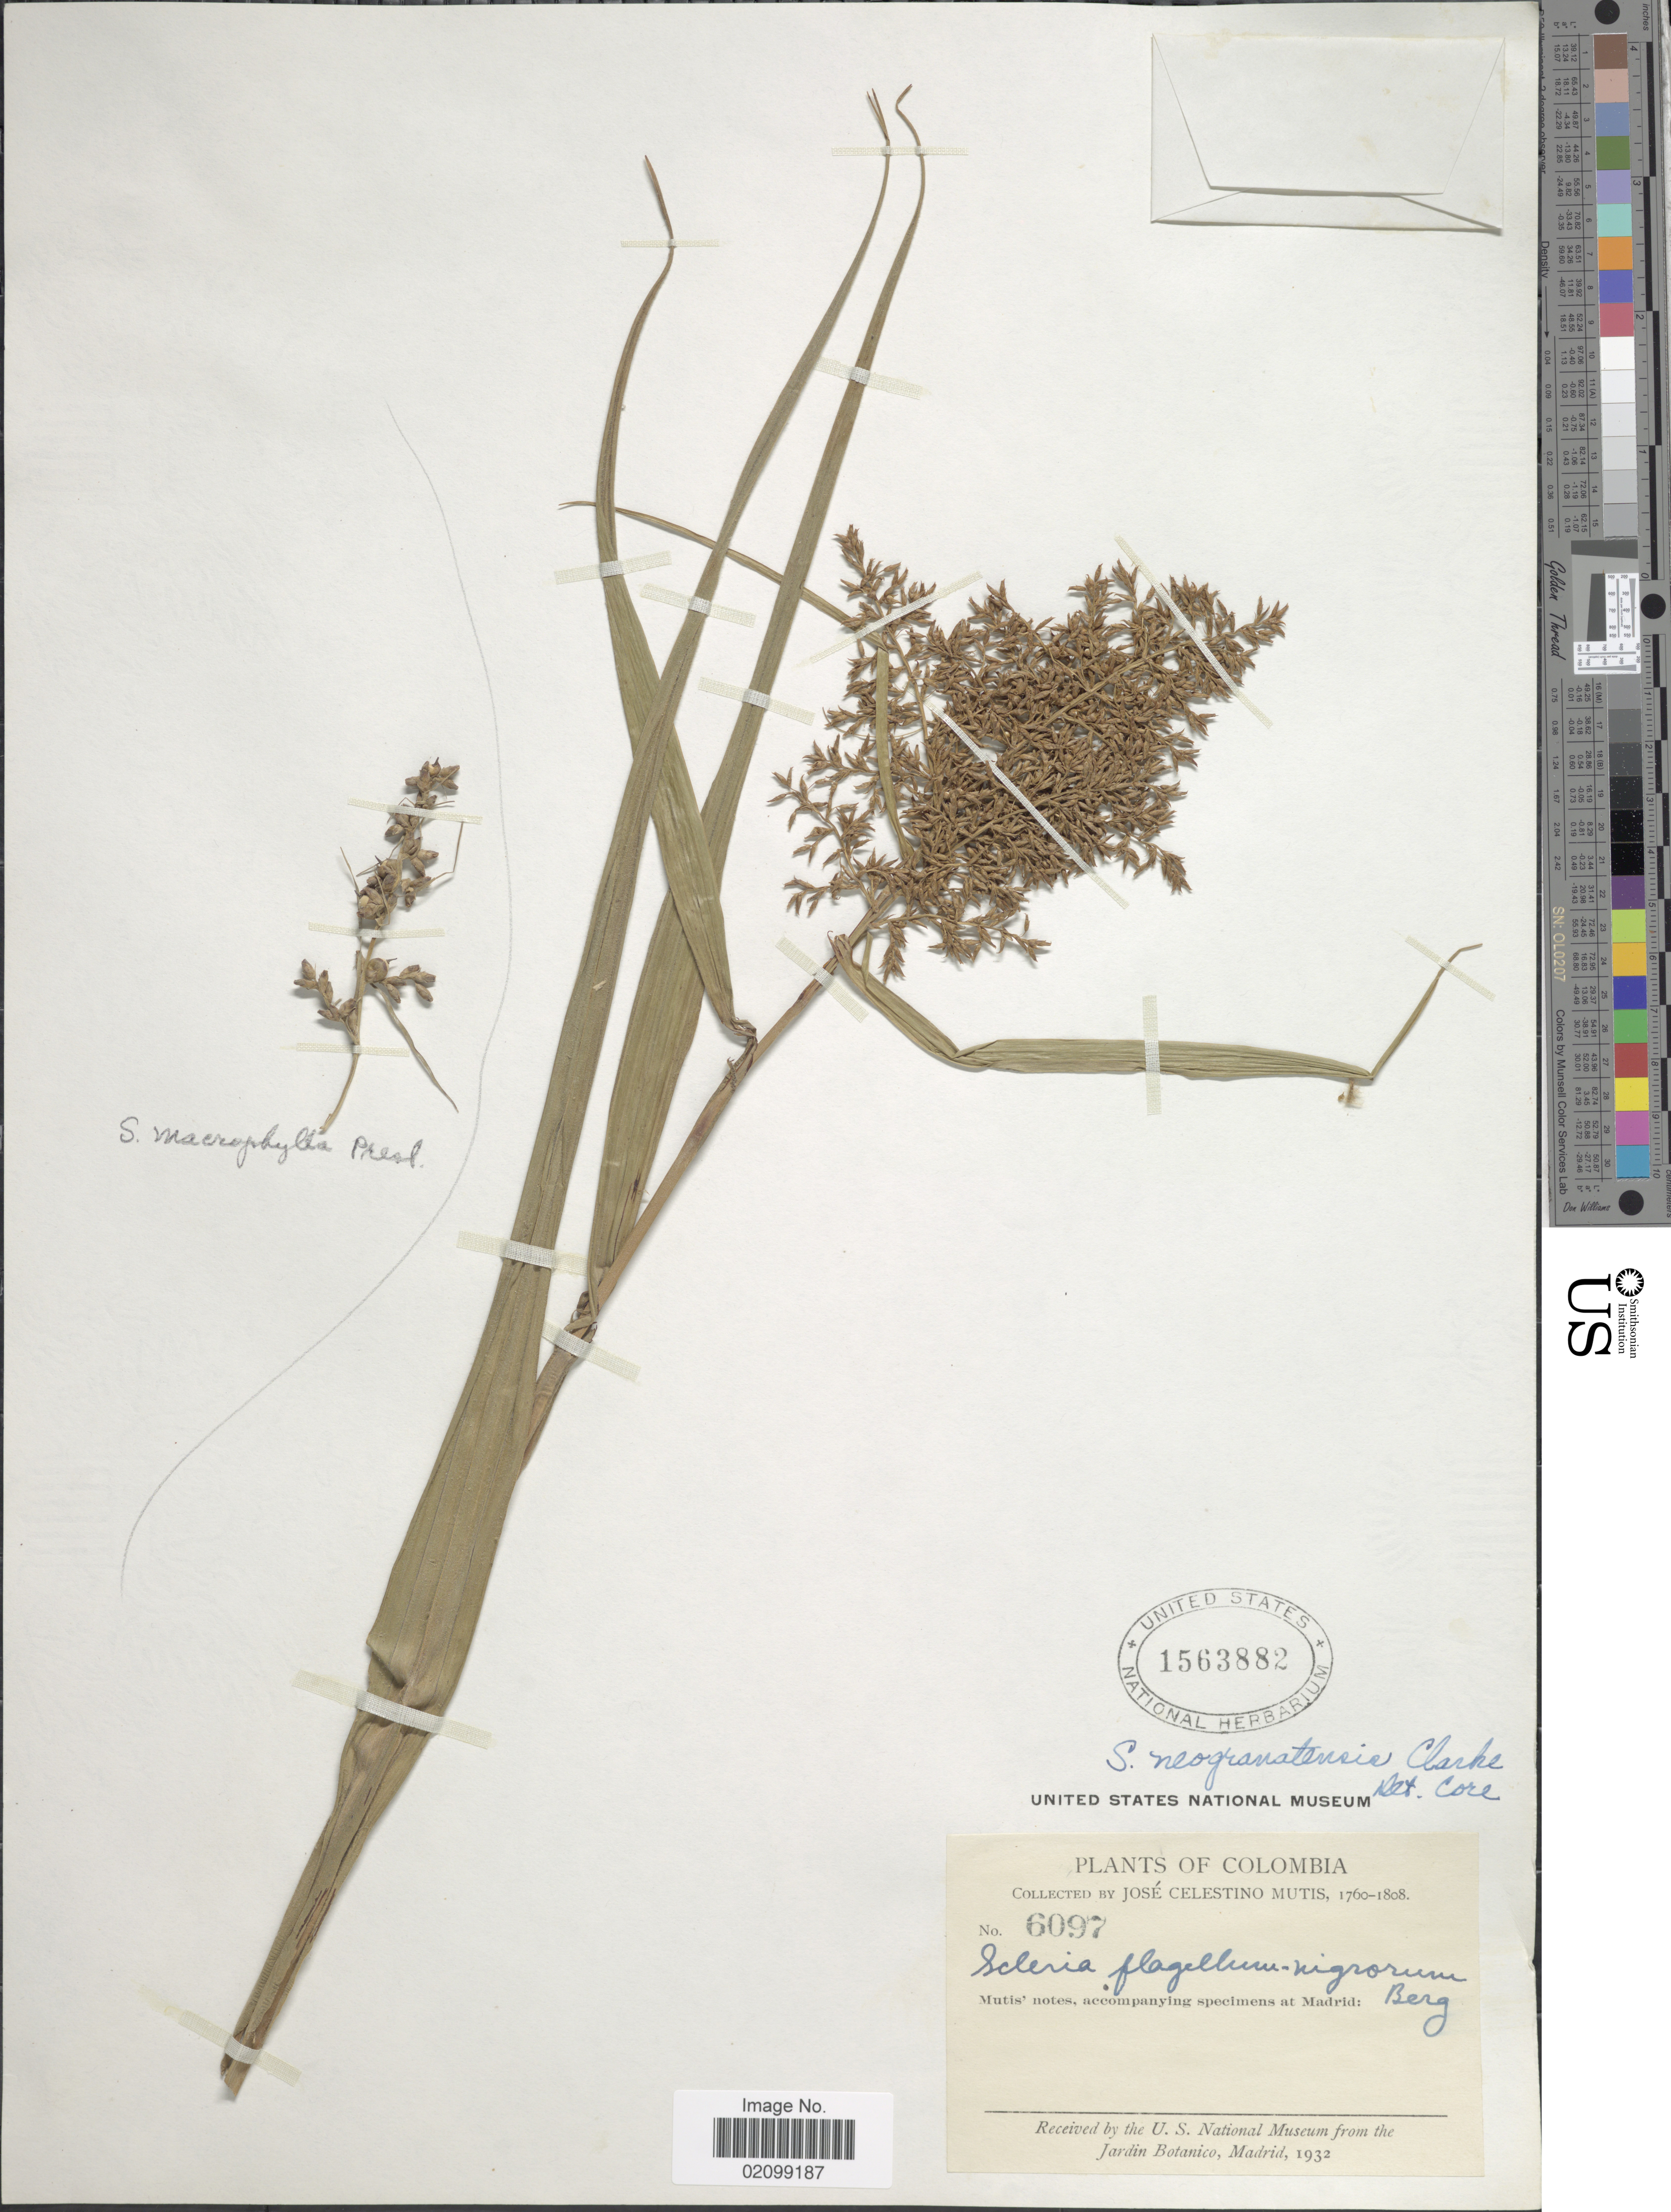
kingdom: Plantae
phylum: Tracheophyta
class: Liliopsida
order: Poales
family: Cyperaceae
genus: Scleria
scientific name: Scleria neogranatensis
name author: C.B. Clarke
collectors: J. C. B. Mutis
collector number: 6097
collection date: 1760/1808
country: Colombia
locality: Colombia.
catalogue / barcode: US 1563882